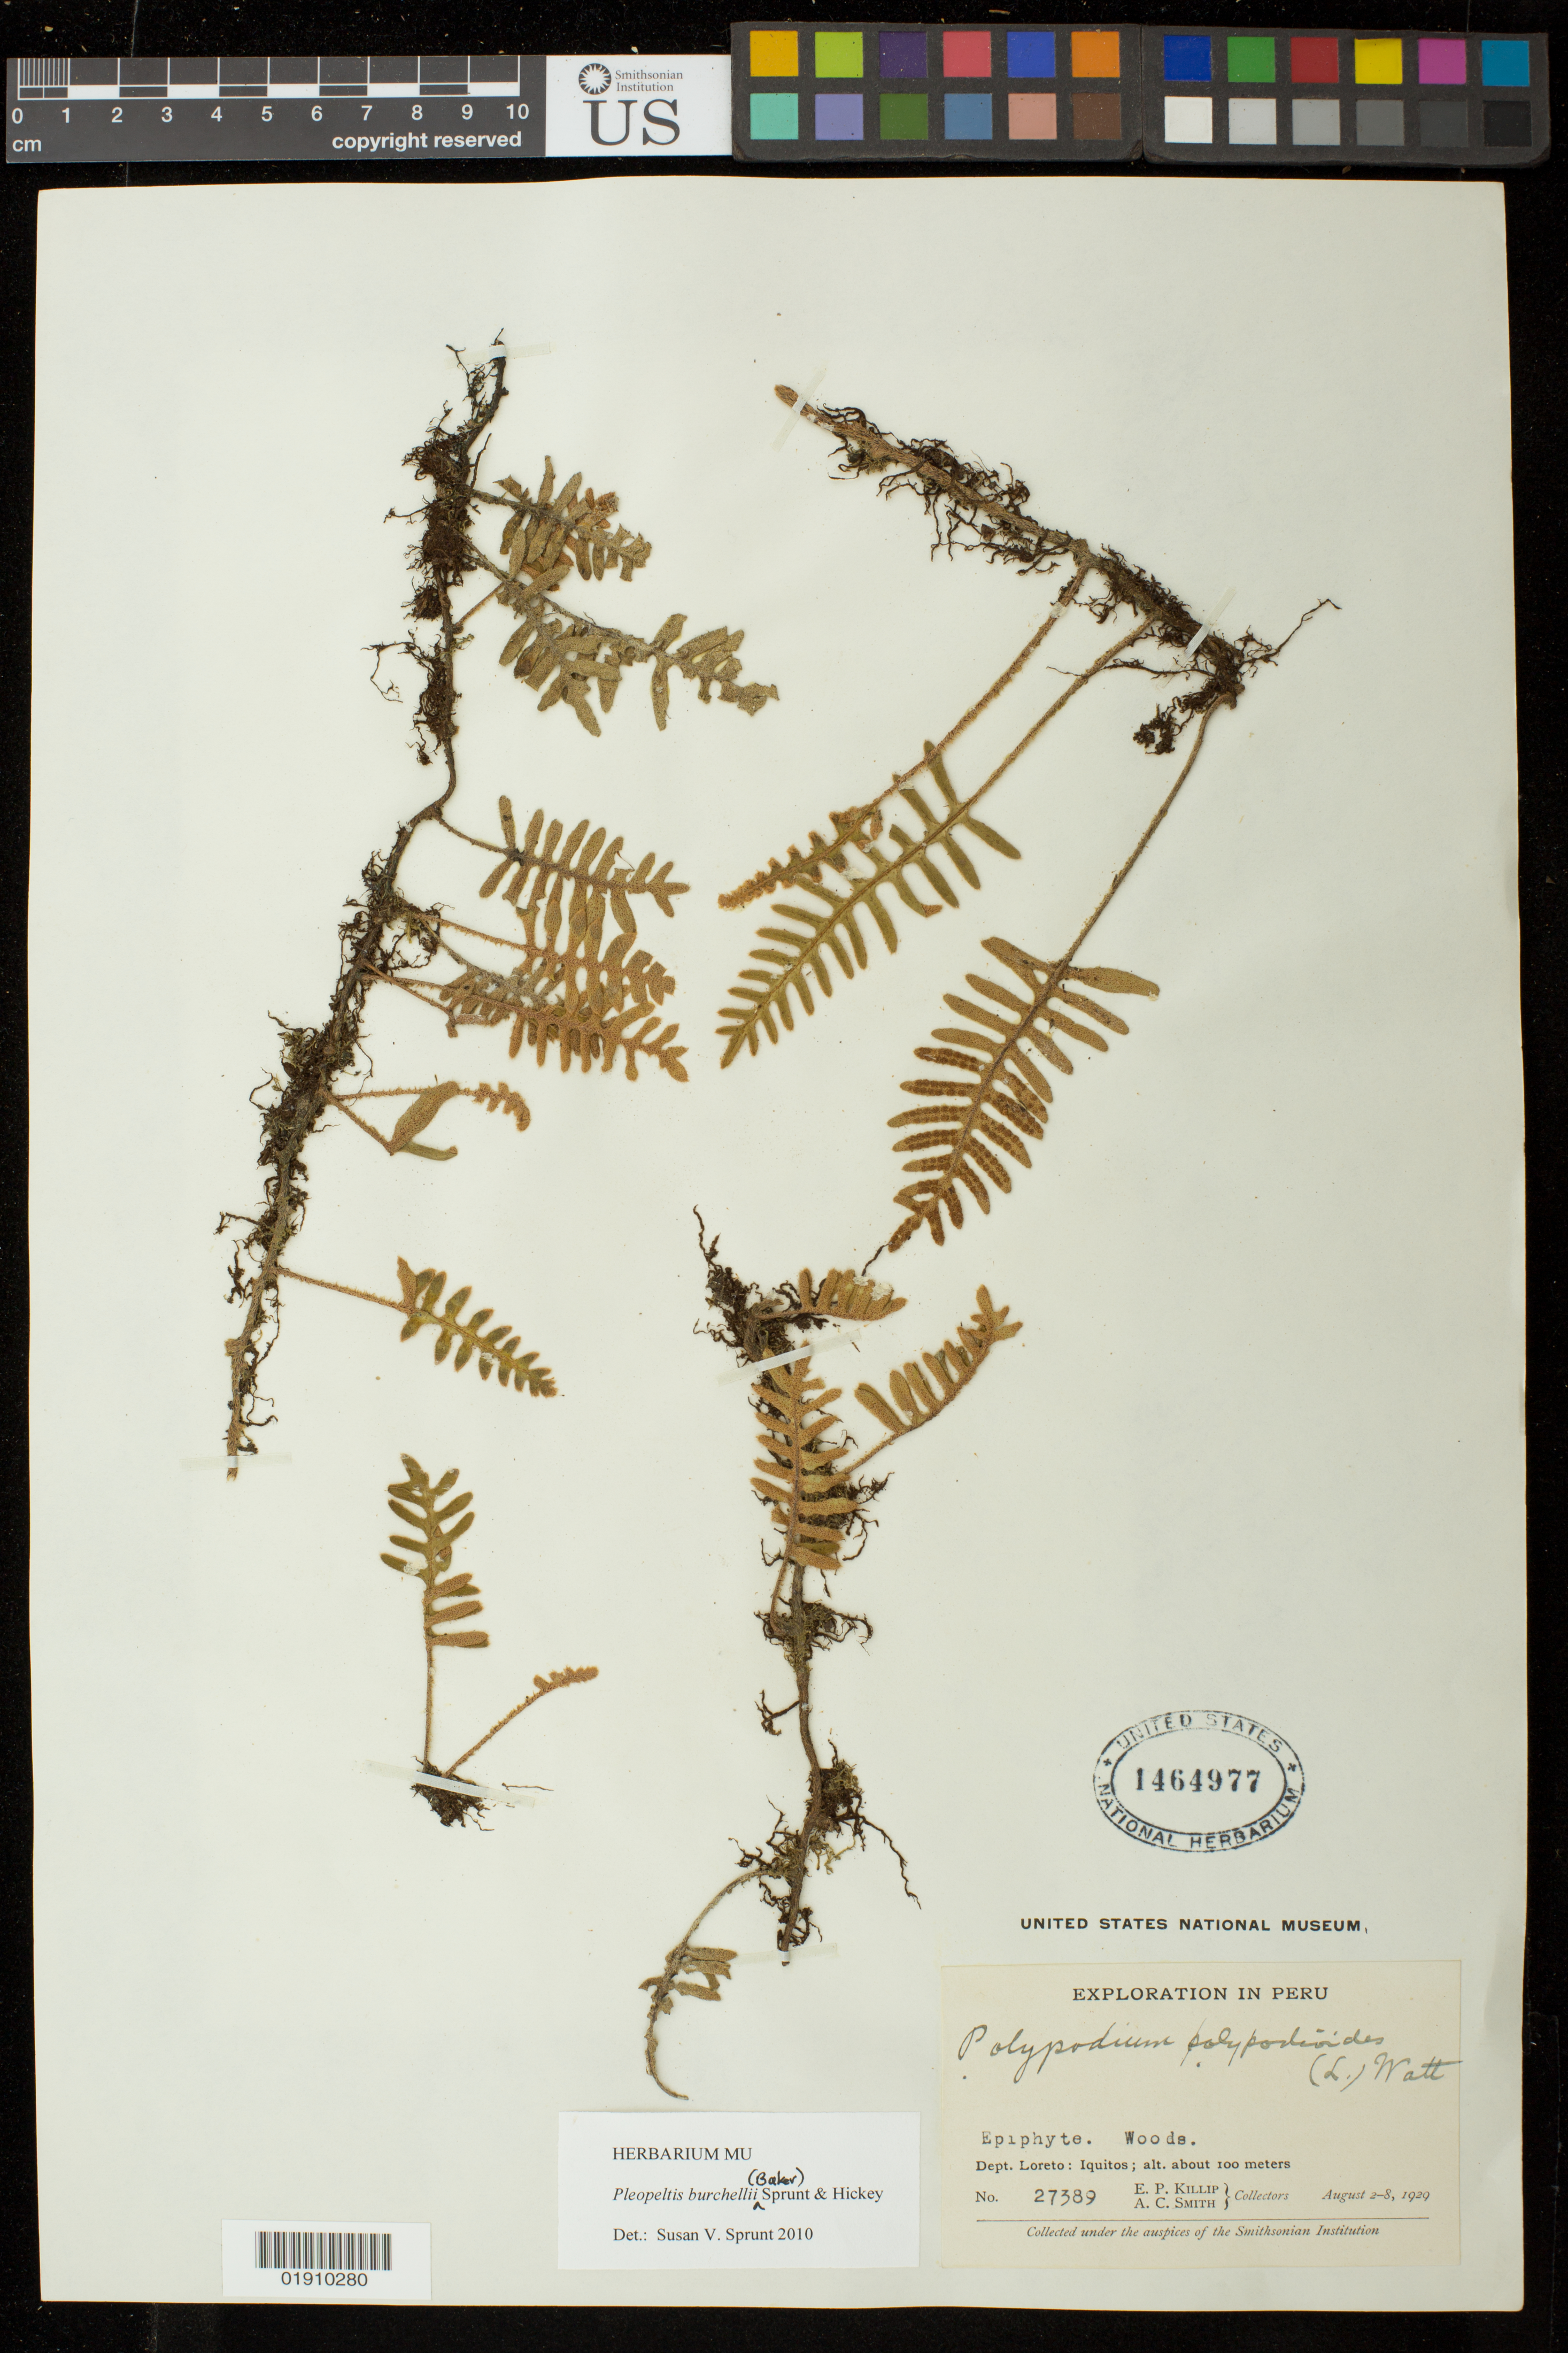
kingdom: Plantae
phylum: Tracheophyta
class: Polypodiopsida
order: Polypodiales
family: Polypodiaceae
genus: Pleopeltis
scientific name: Pleopeltis burchellii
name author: (Baker) Sprunt & Hickey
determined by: Sprunt, S. V.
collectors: E. P. Killip & A. C. Smith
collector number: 27389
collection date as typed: August 2-8, 1929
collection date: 1929-08-02/1929-08-08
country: Peru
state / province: Loreto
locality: Dept. Loreto: Iquitos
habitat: Woods.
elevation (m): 100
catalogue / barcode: US 1464977